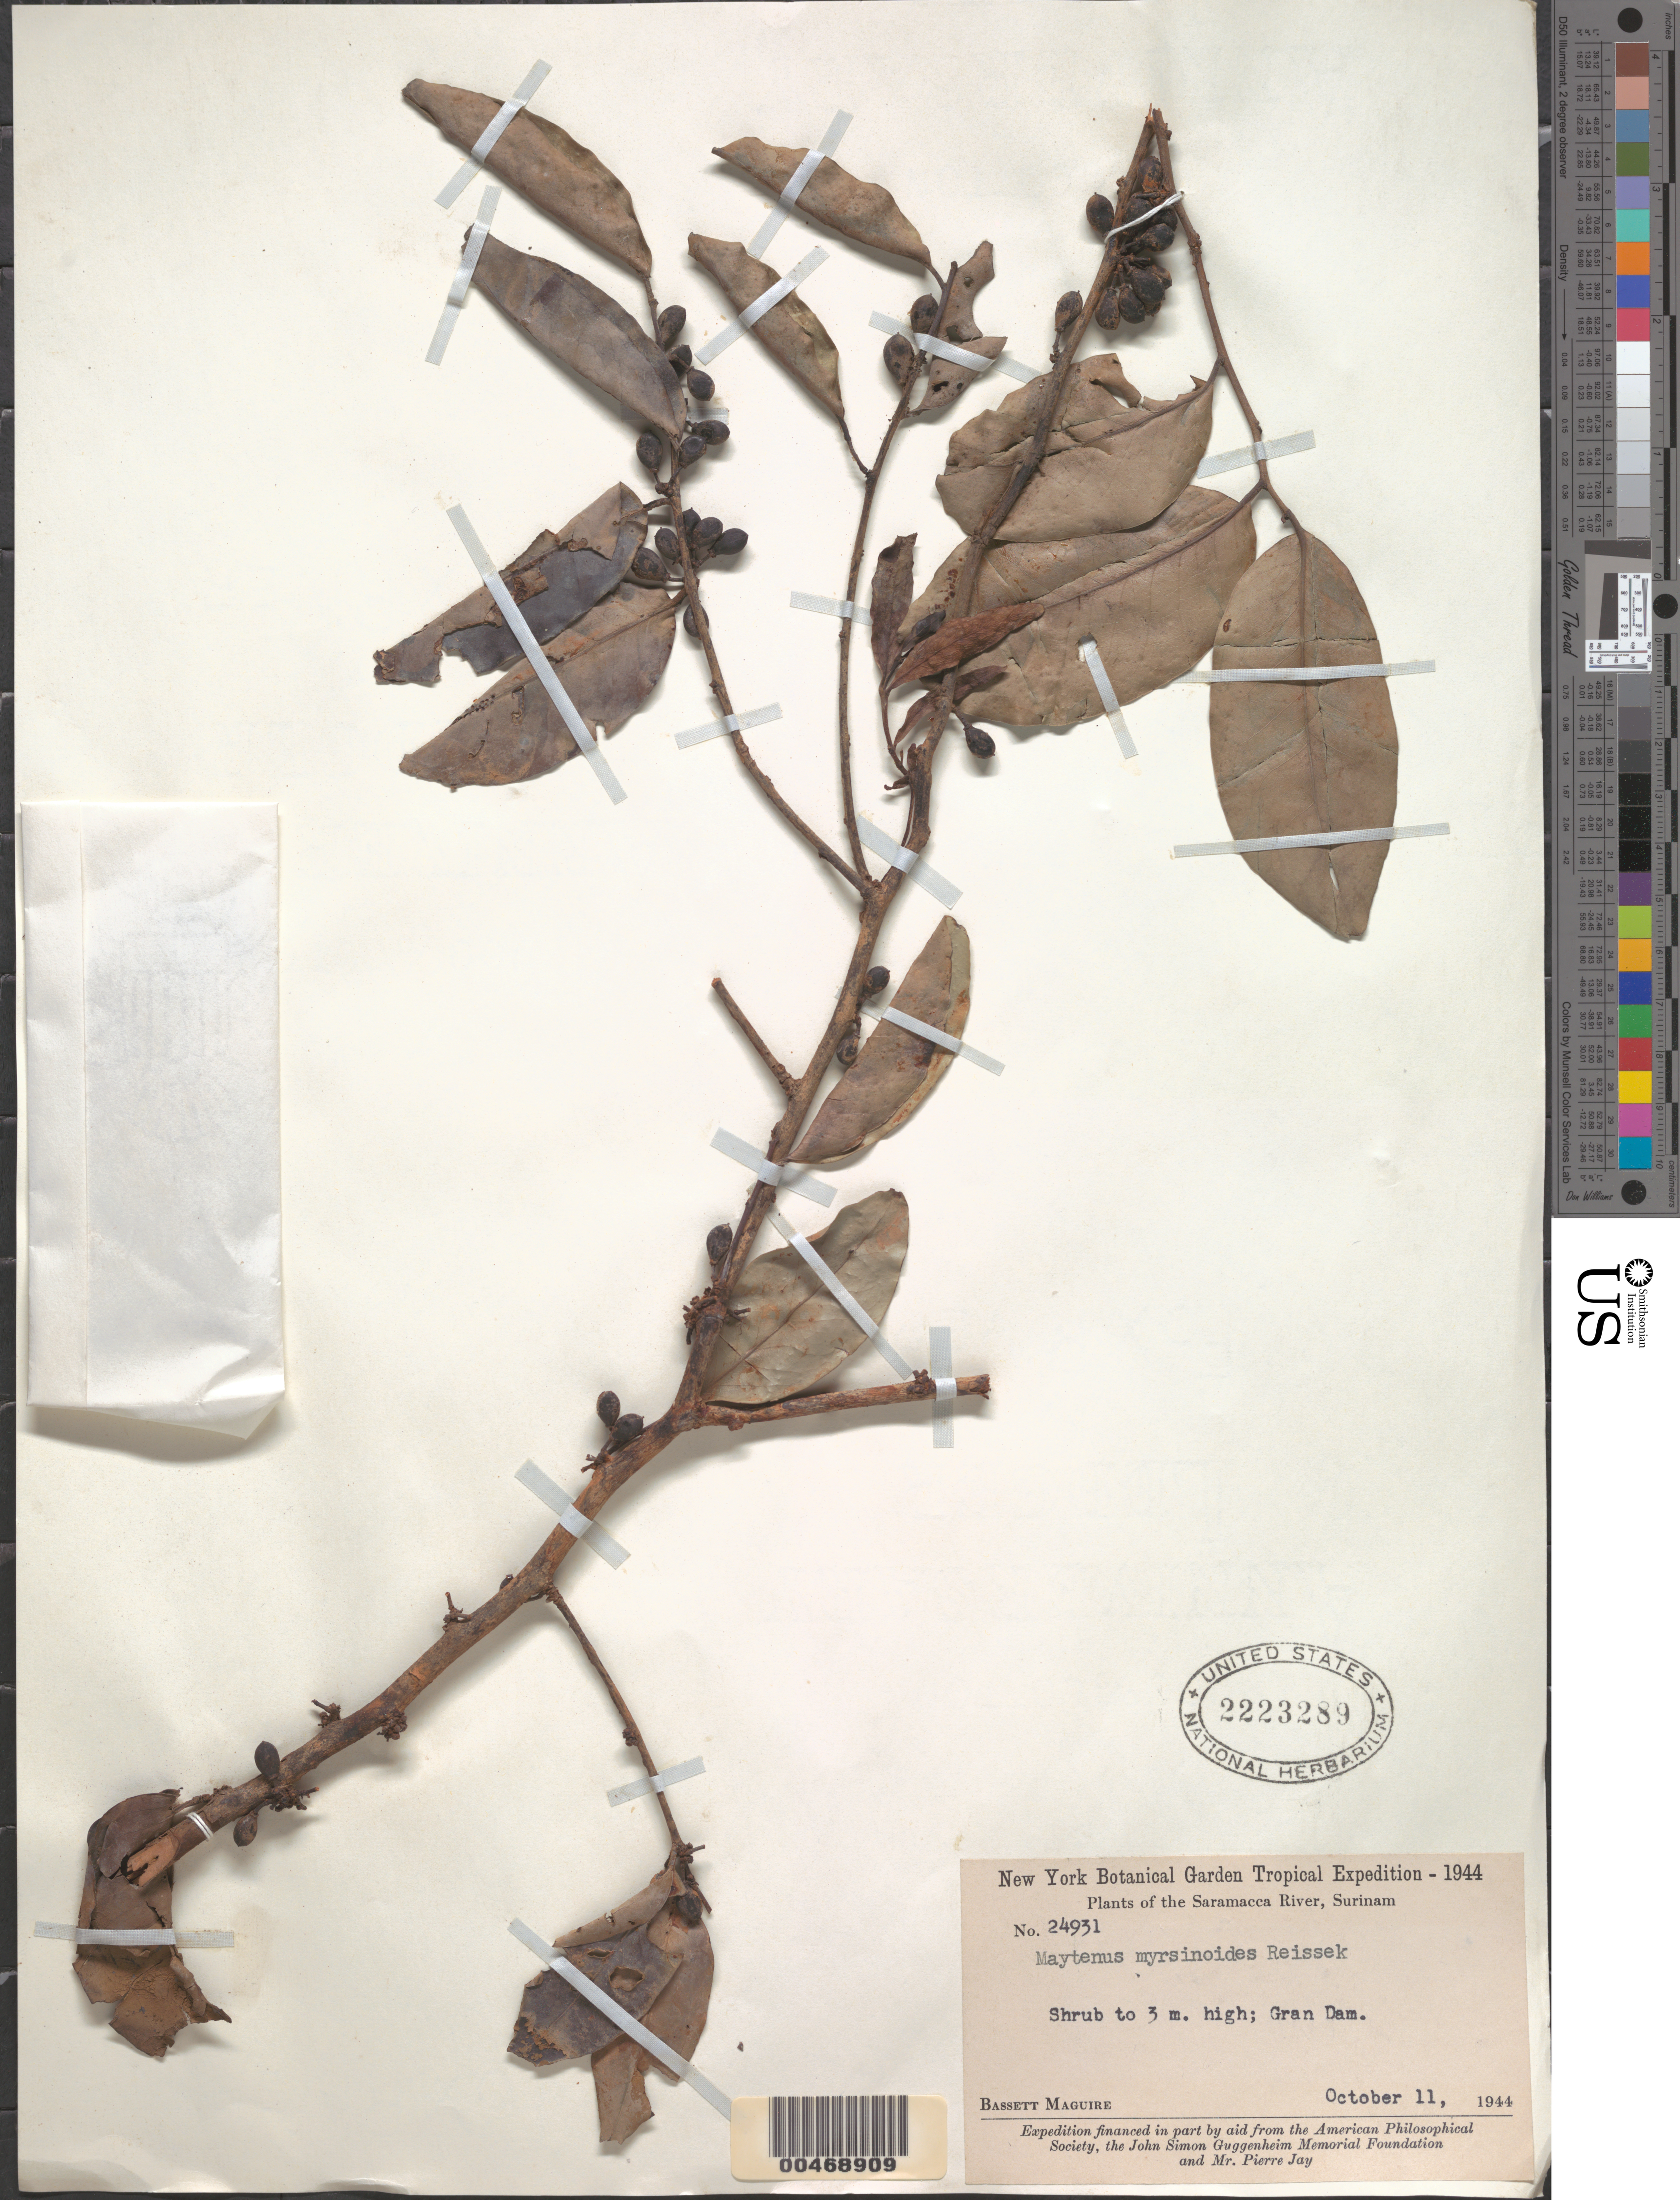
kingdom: Plantae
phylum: Tracheophyta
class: Magnoliopsida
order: Celastrales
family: Celastraceae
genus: Maytenus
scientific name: Maytenus myrsinoides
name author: Reissek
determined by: Steyermark, Julian A., (VEN)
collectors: B. Maguire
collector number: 24931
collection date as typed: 11-Oct-44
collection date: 1944-10-11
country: Suriname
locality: Saramacca River, Gran Dam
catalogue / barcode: US 2223289